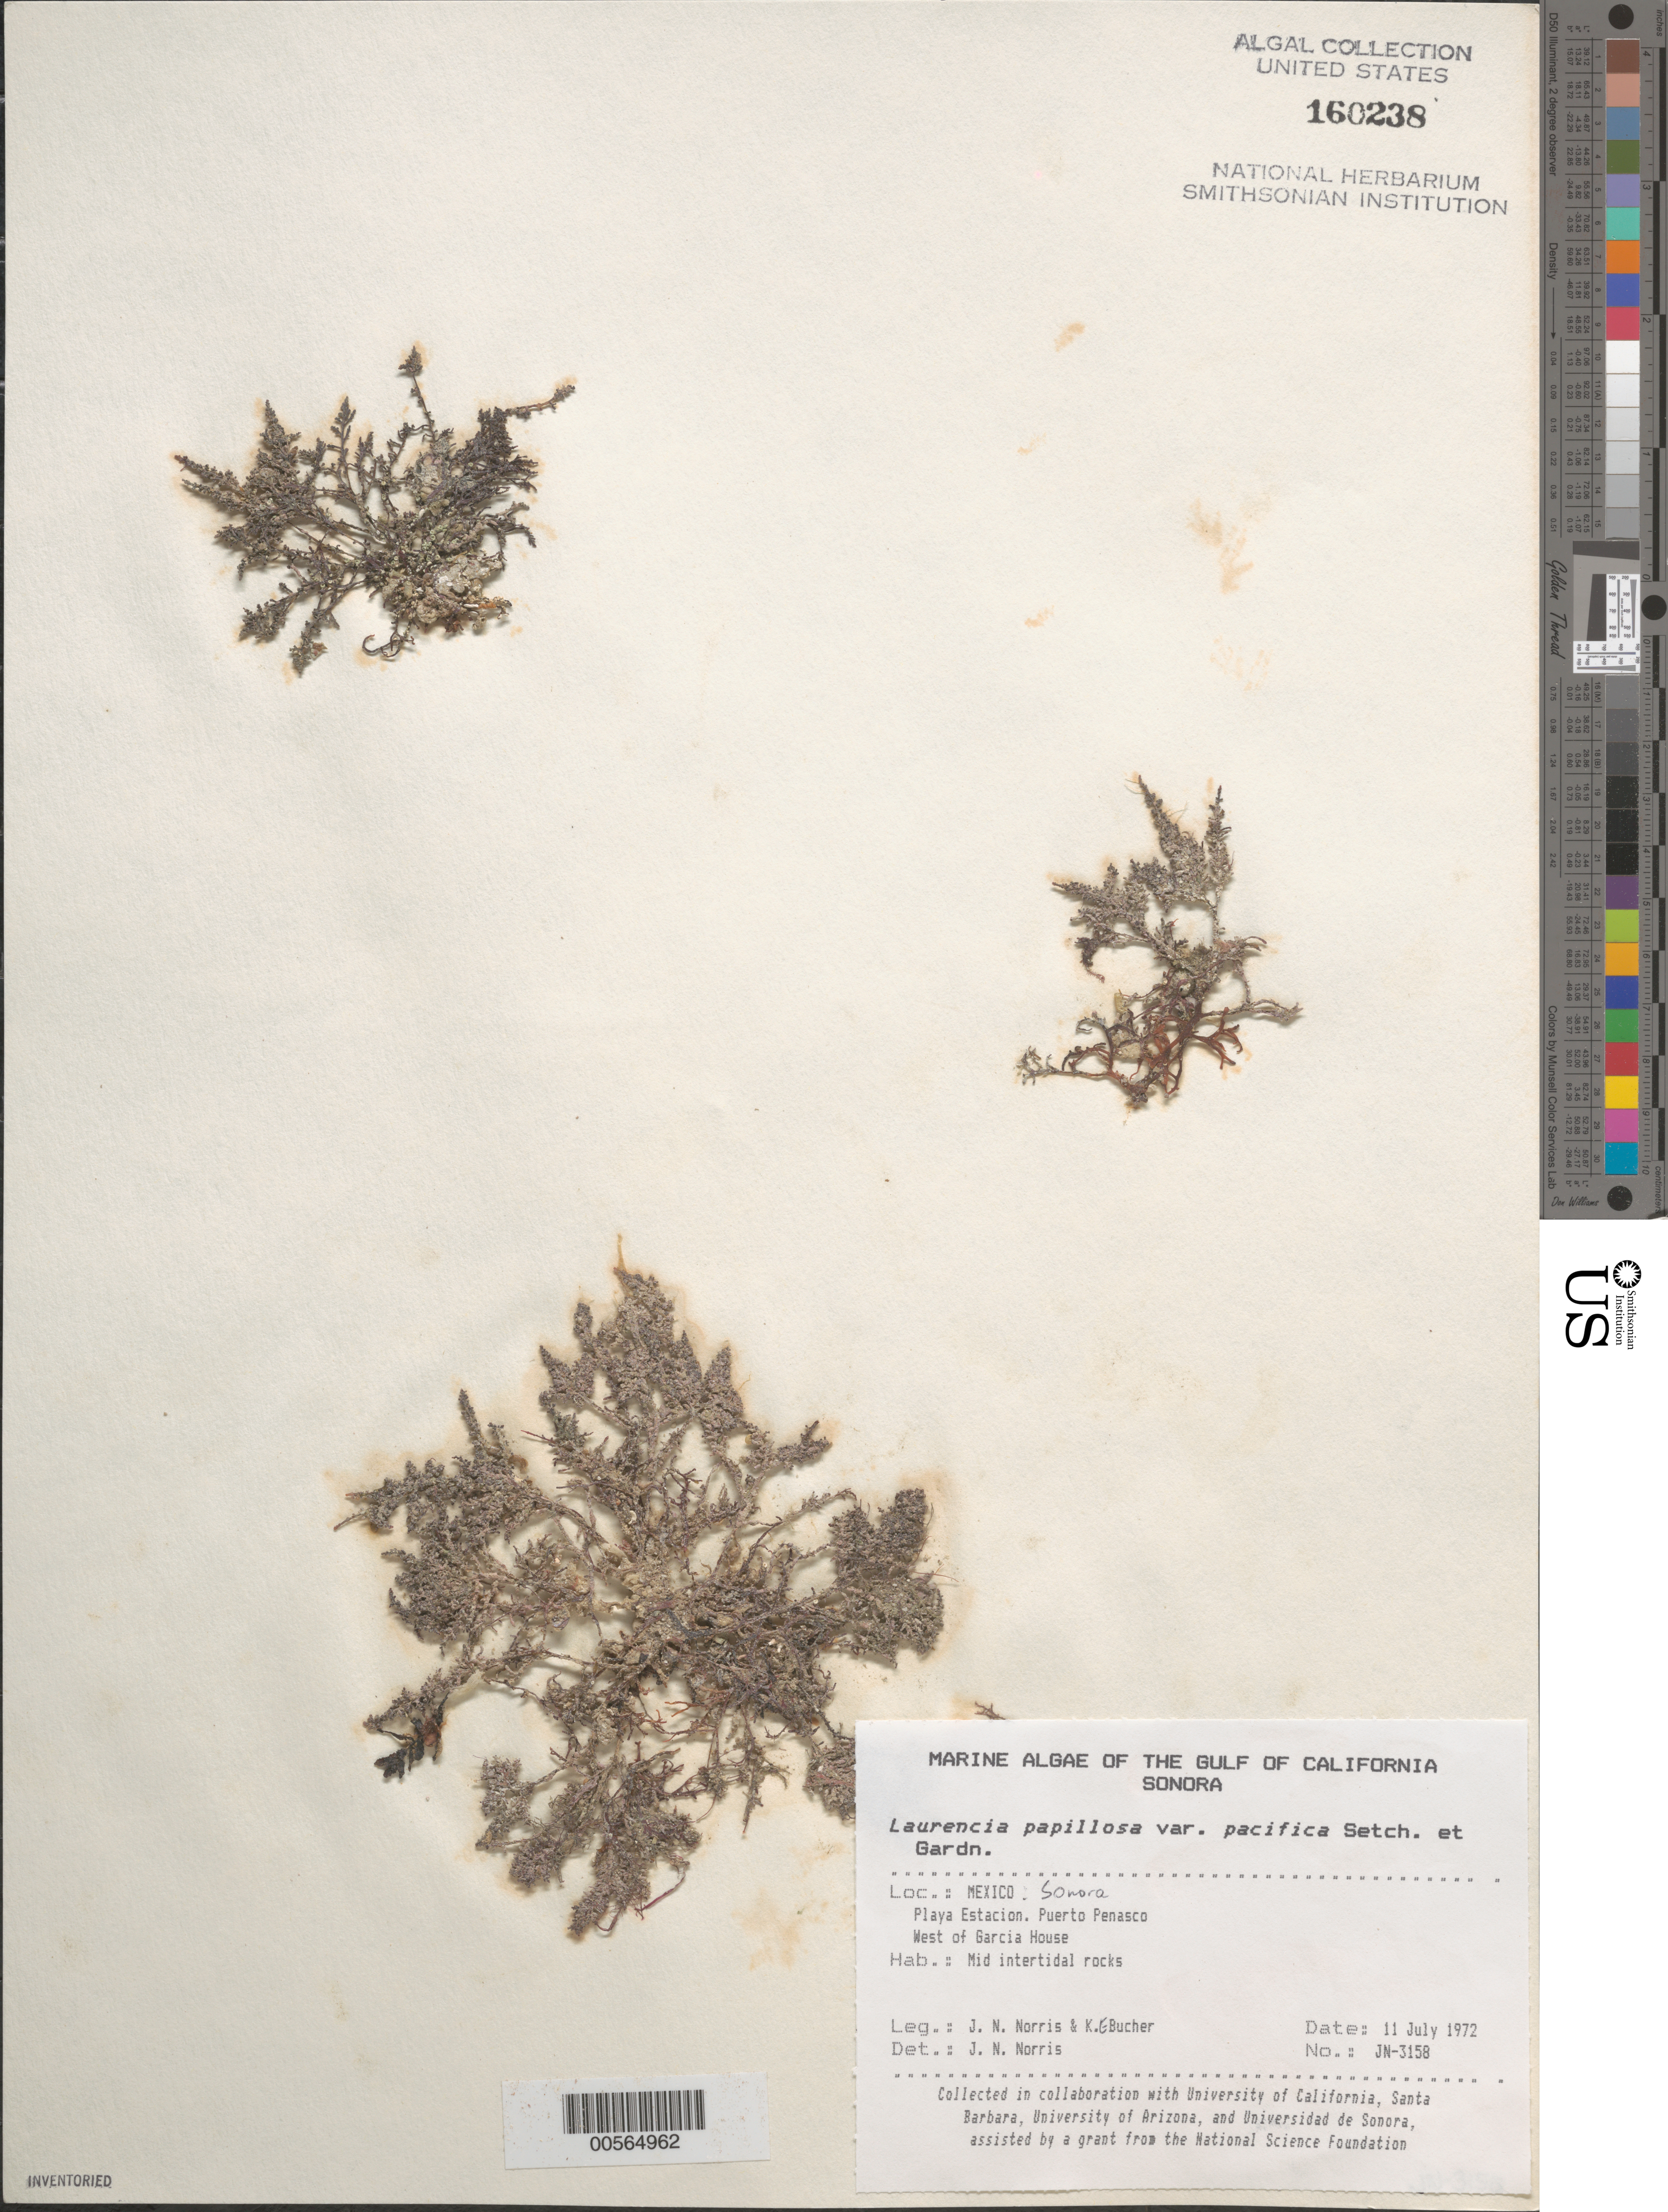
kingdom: Plantae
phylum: Rhodophyta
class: Florideophyceae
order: Ceramiales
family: Rhodomelaceae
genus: Palisada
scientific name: Palisada perforata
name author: (Bory) K.W. Nam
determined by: Algae name updating Project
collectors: J. N. Norris & K. E. Bucher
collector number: JN-3158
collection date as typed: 11 Jul 1972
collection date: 1972-07-11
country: Mexico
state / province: Sonora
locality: Playa Estacion, Puerto Penasco, west of Garcia House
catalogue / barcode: US 160238